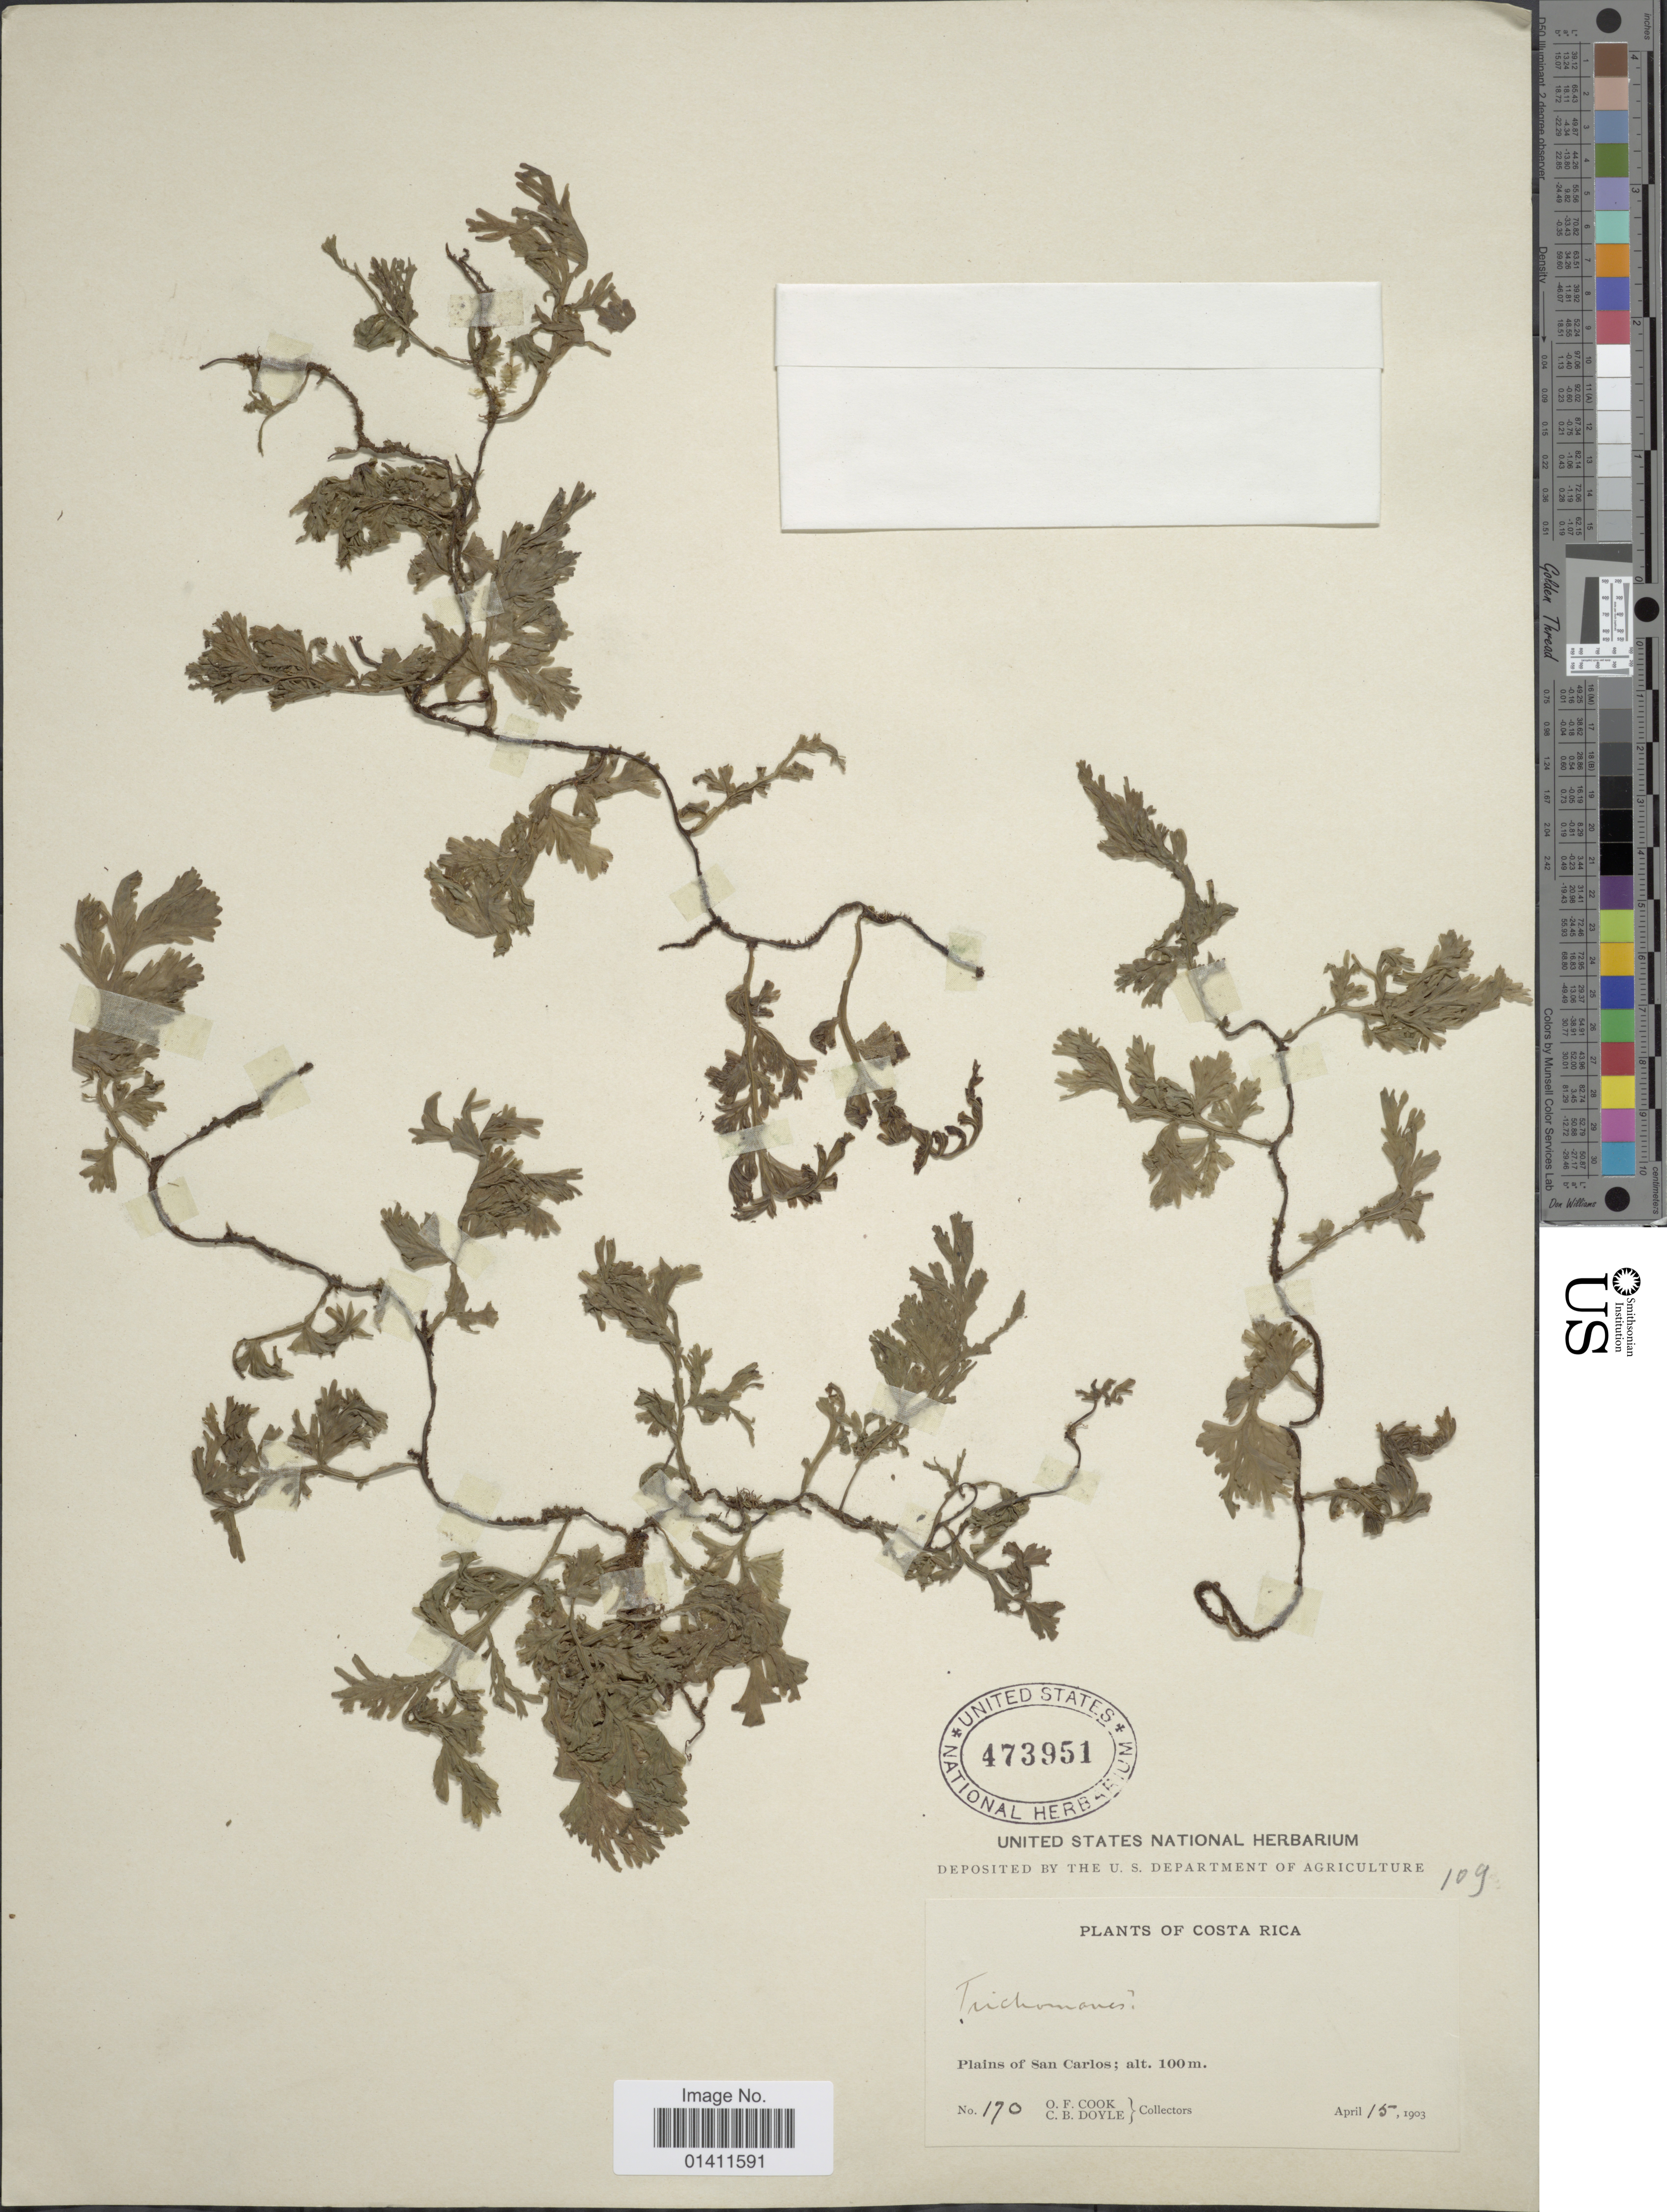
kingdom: Plantae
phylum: Tracheophyta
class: Polypodiopsida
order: Hymenophyllales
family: Hymenophyllaceae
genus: Vandenboschia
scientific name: Vandenboschia collariata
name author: (Bosch) Ebihara & K. Iwats.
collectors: O. F. Cook & C. Doyle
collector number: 170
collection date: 1903-04-15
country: Costa Rica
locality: Plains of San Carlos.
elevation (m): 100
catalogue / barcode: US 473951